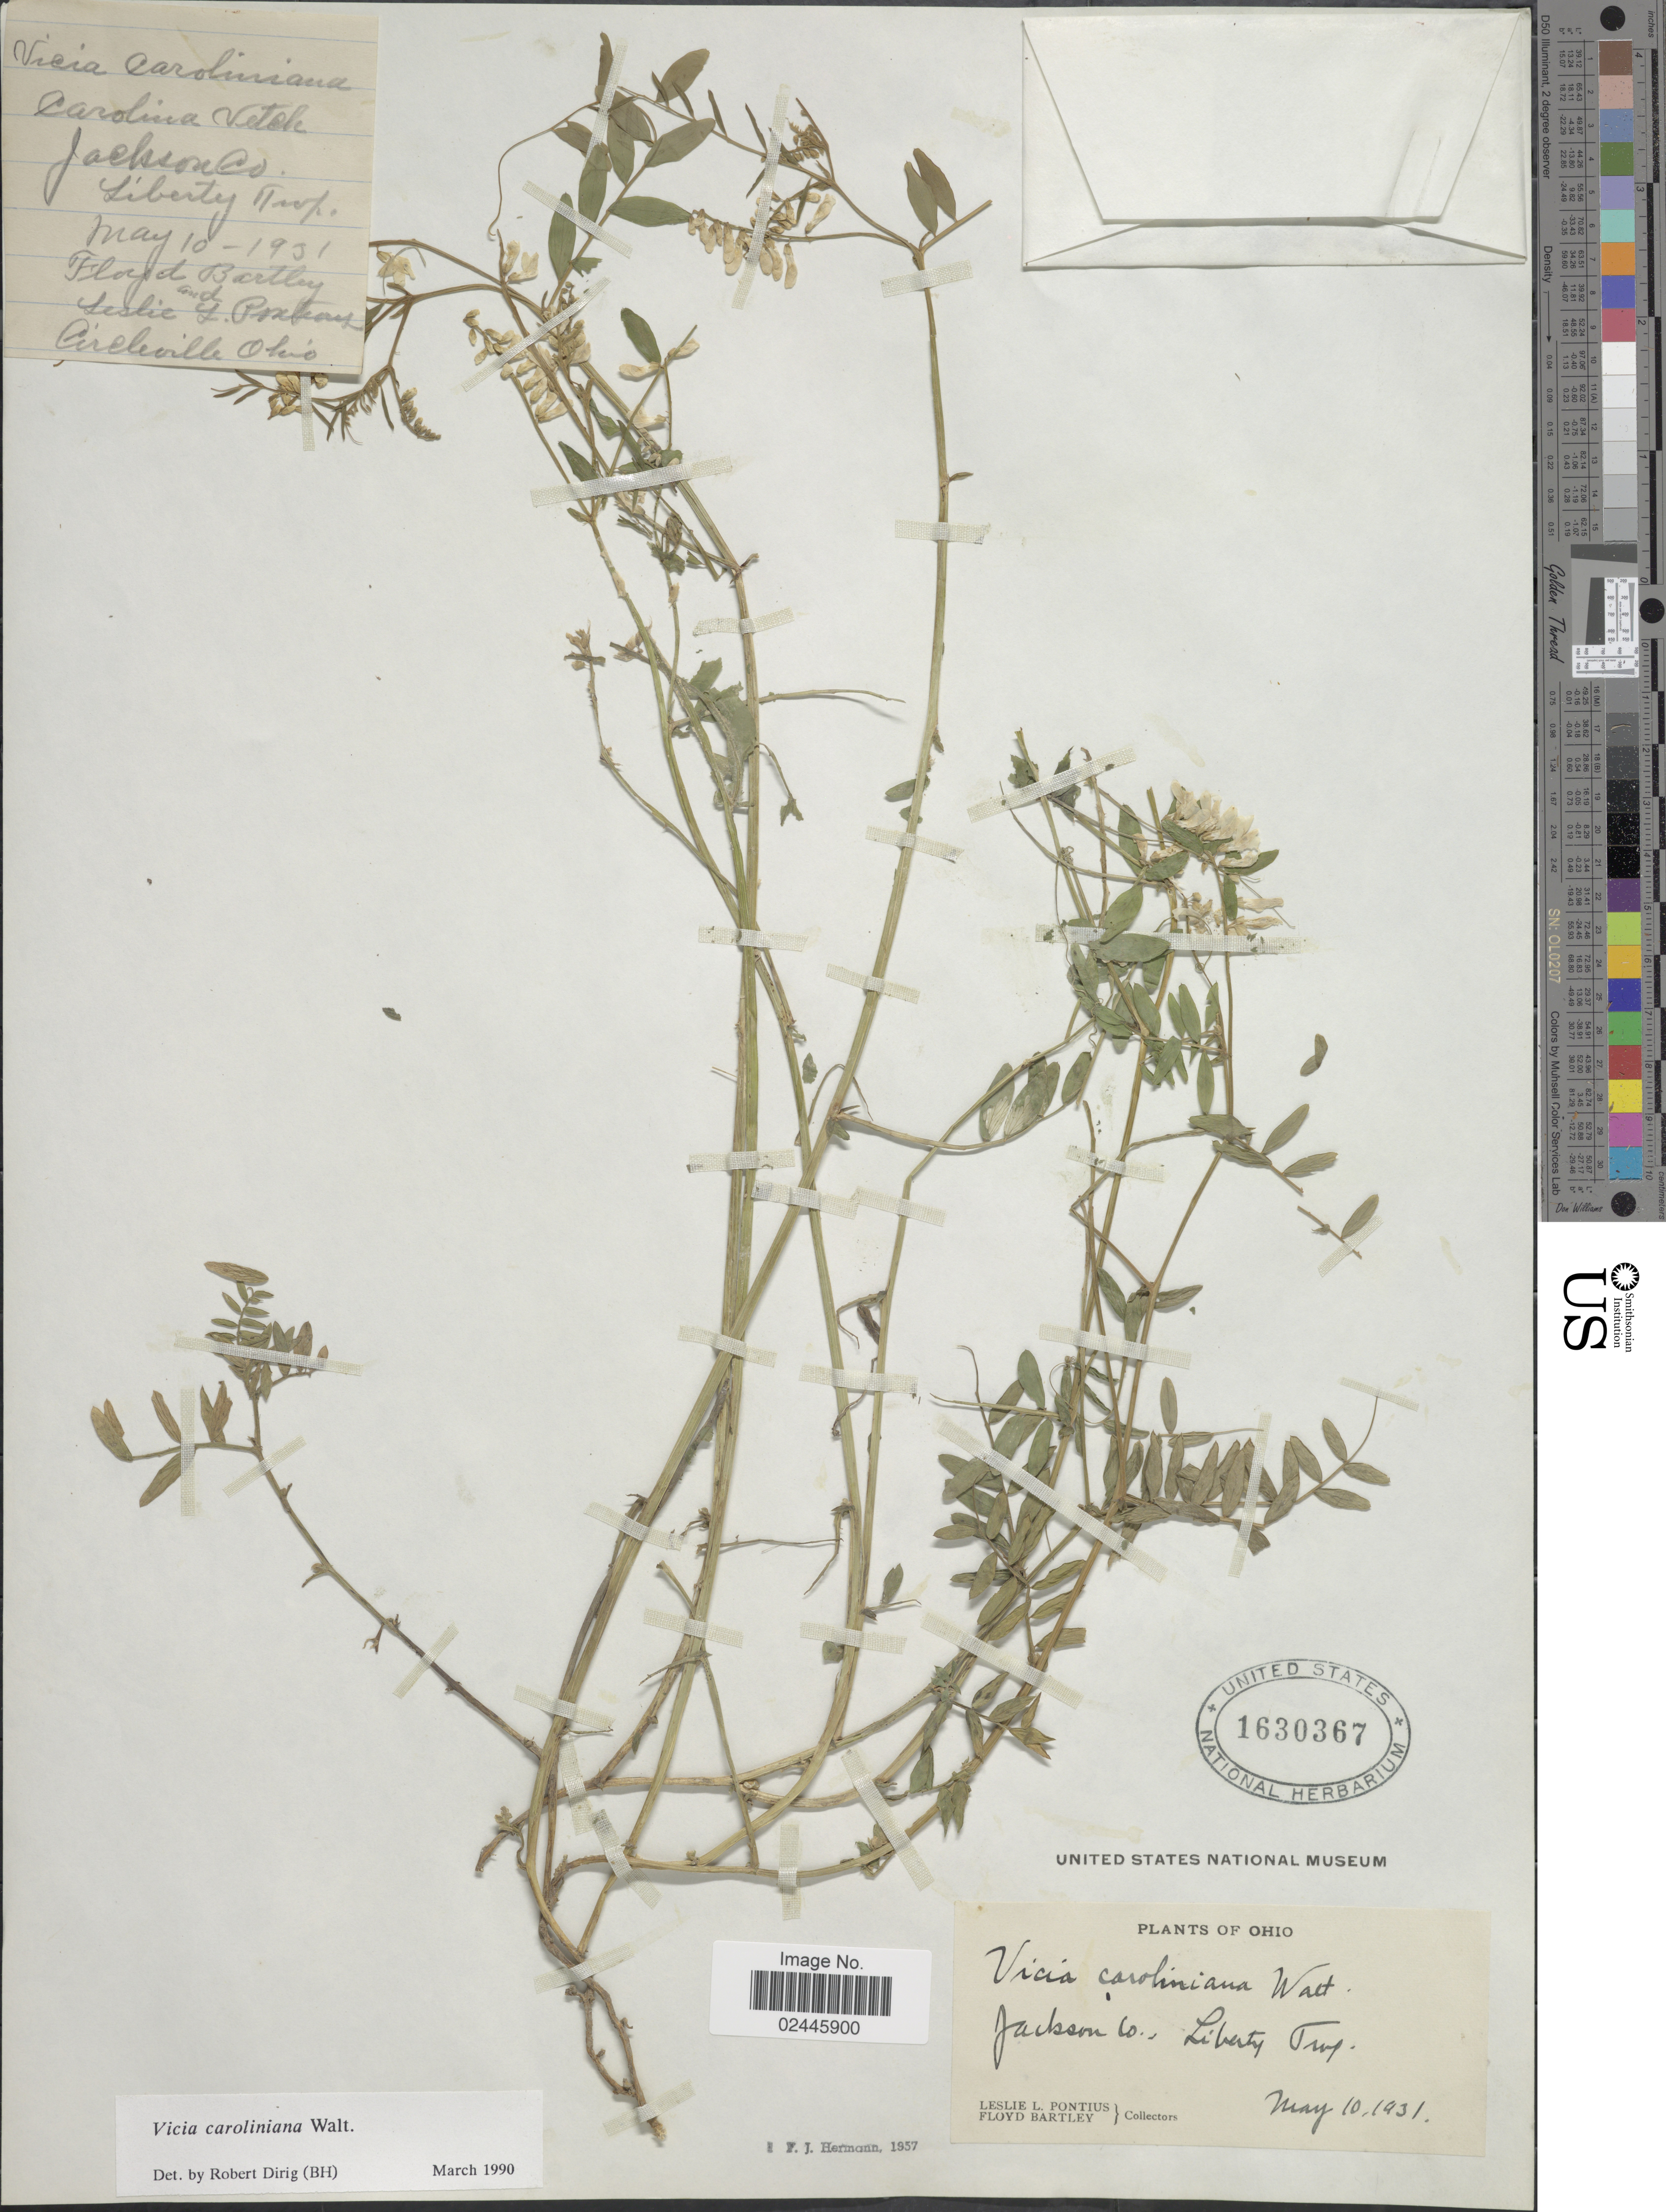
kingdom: Plantae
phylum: Tracheophyta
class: Magnoliopsida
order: Fabales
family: Fabaceae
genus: Vicia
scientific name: Vicia caroliniana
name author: Walter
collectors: L. Pontius, F. Bartley & L. Pontius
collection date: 1931-05-10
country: United States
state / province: Ohio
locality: Jackson Co., Liberty Twp., Cricleville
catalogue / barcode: US 1630367